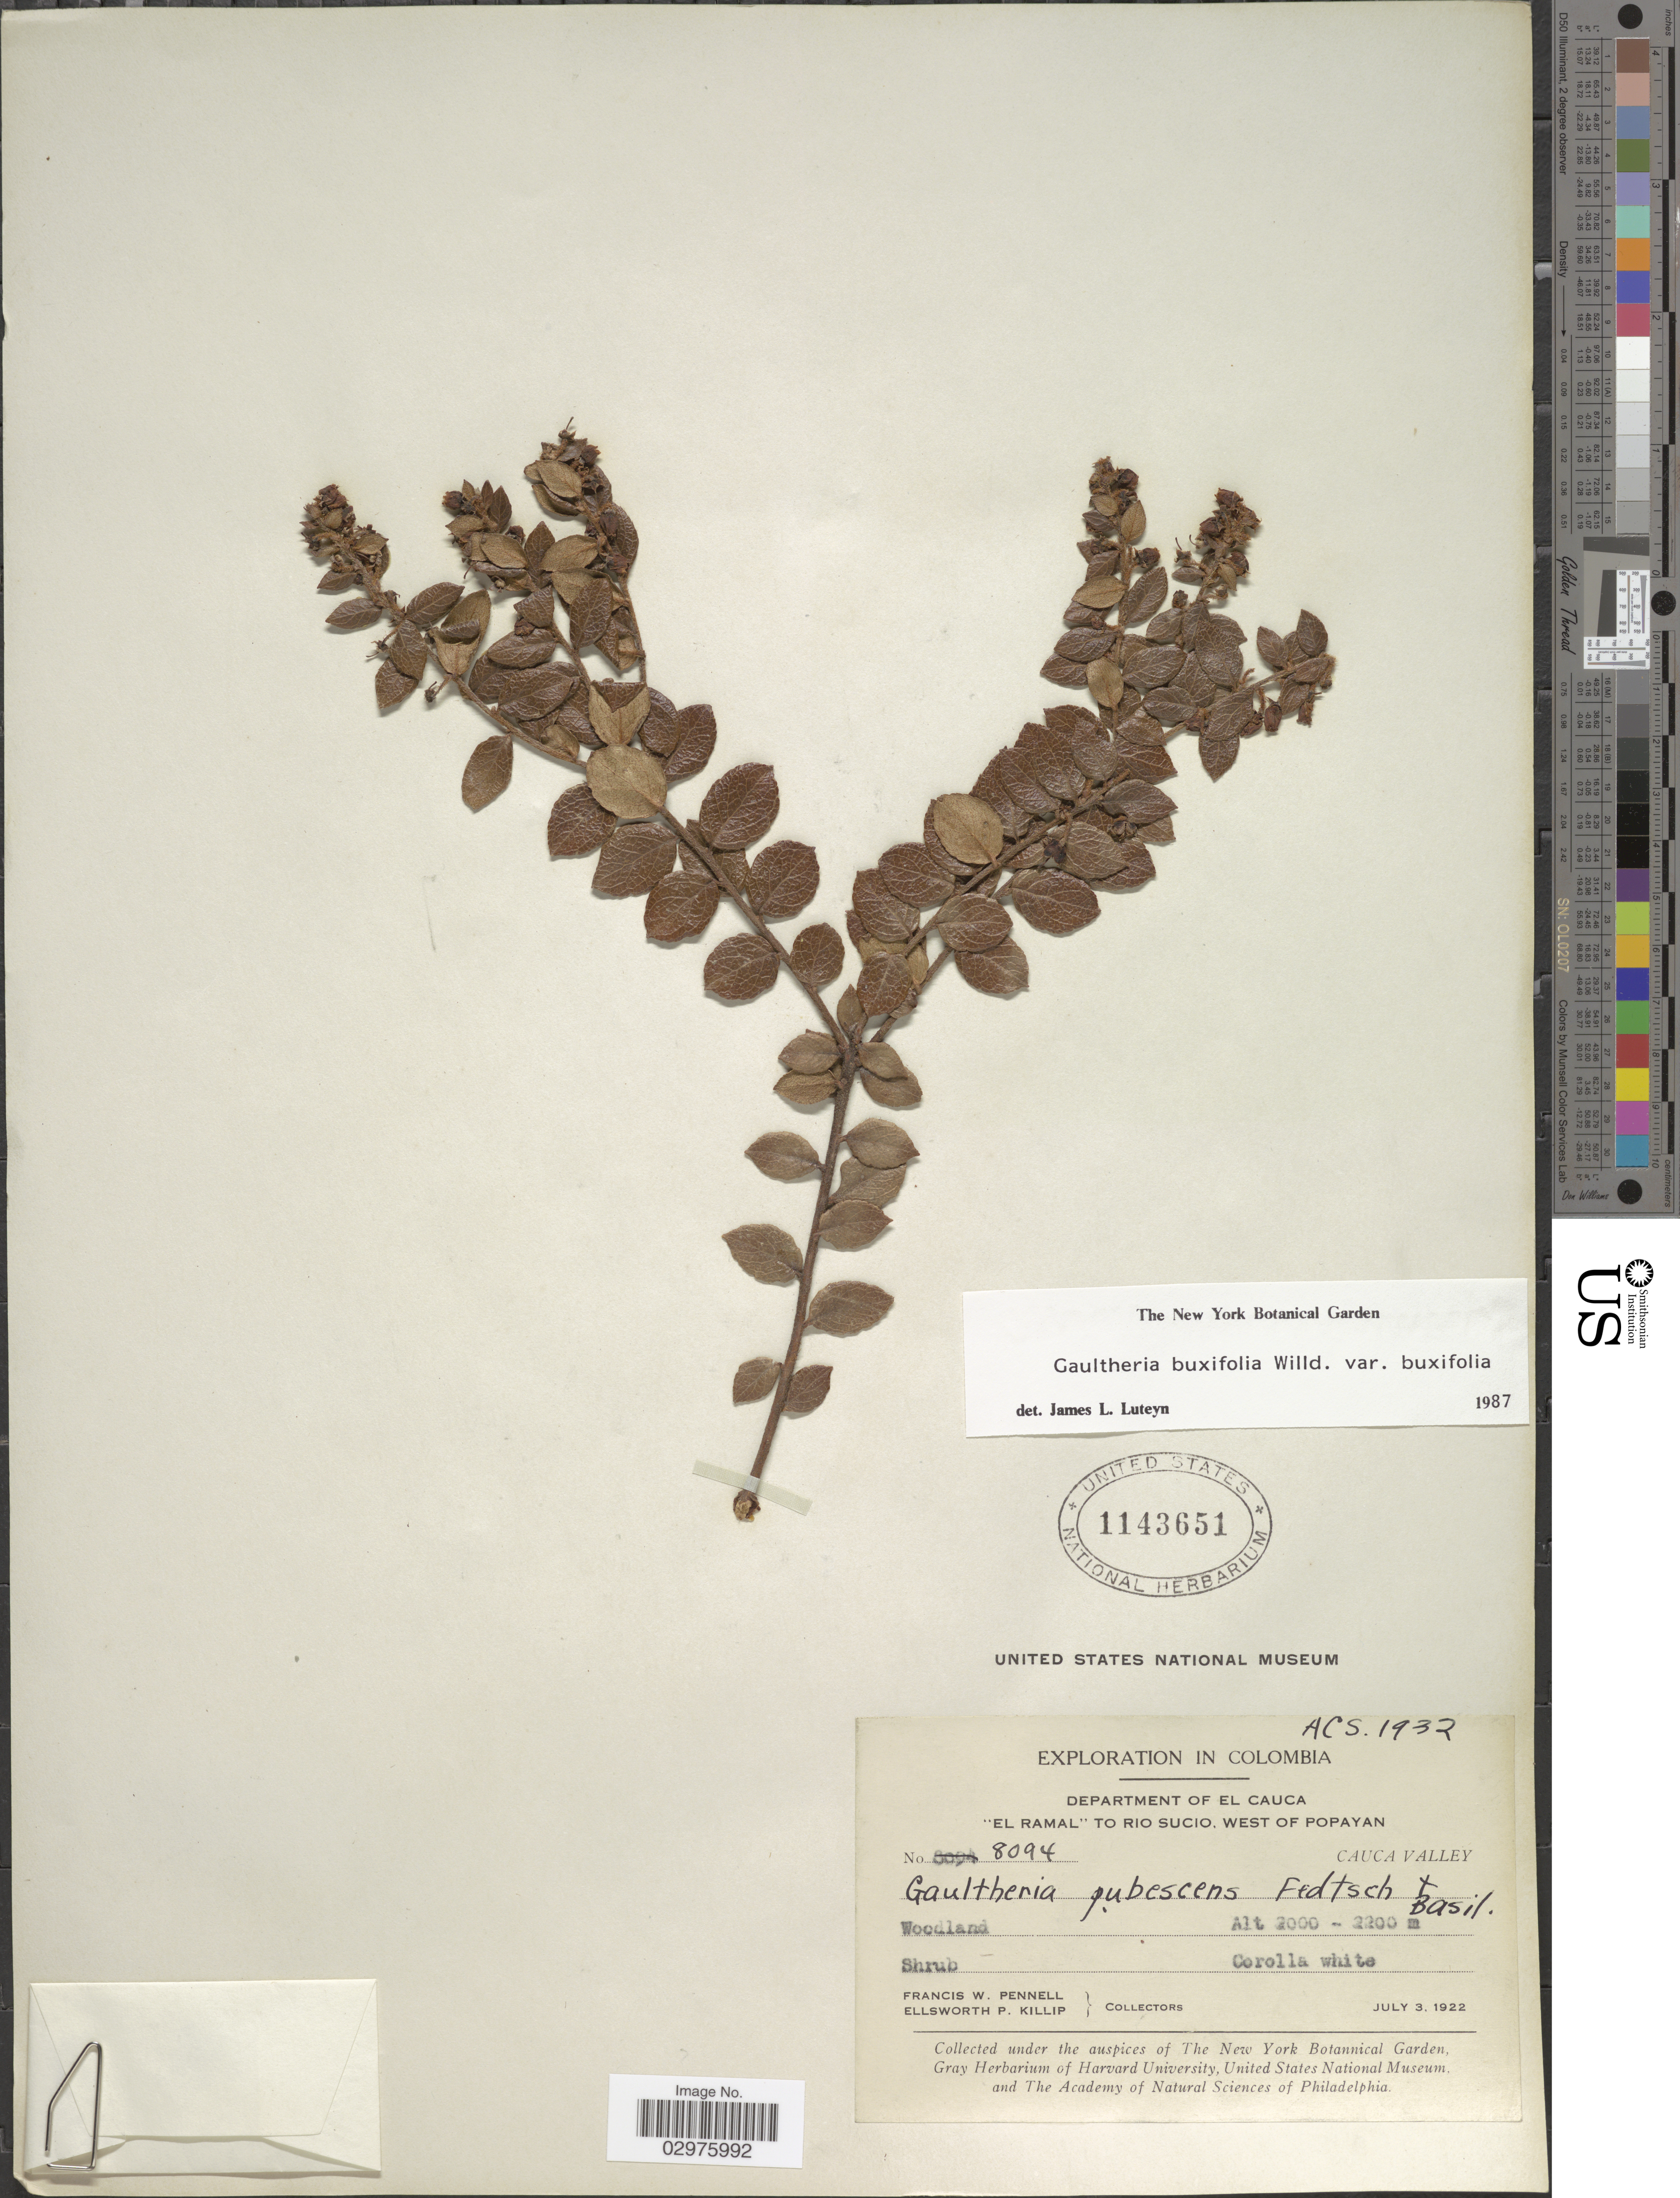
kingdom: Plantae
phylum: Tracheophyta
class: Magnoliopsida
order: Ericales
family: Ericaceae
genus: Gaultheria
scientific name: Gaultheria buxifolia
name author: Willd.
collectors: F. W. Pennell & E. P. Killip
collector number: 8094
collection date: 1922-07-03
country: Colombia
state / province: Cauca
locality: Department of El Cauca. "El Ramal" to Rio Sucio, West of Popayan. Cauca Valley.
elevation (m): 2000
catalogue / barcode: US 1143651